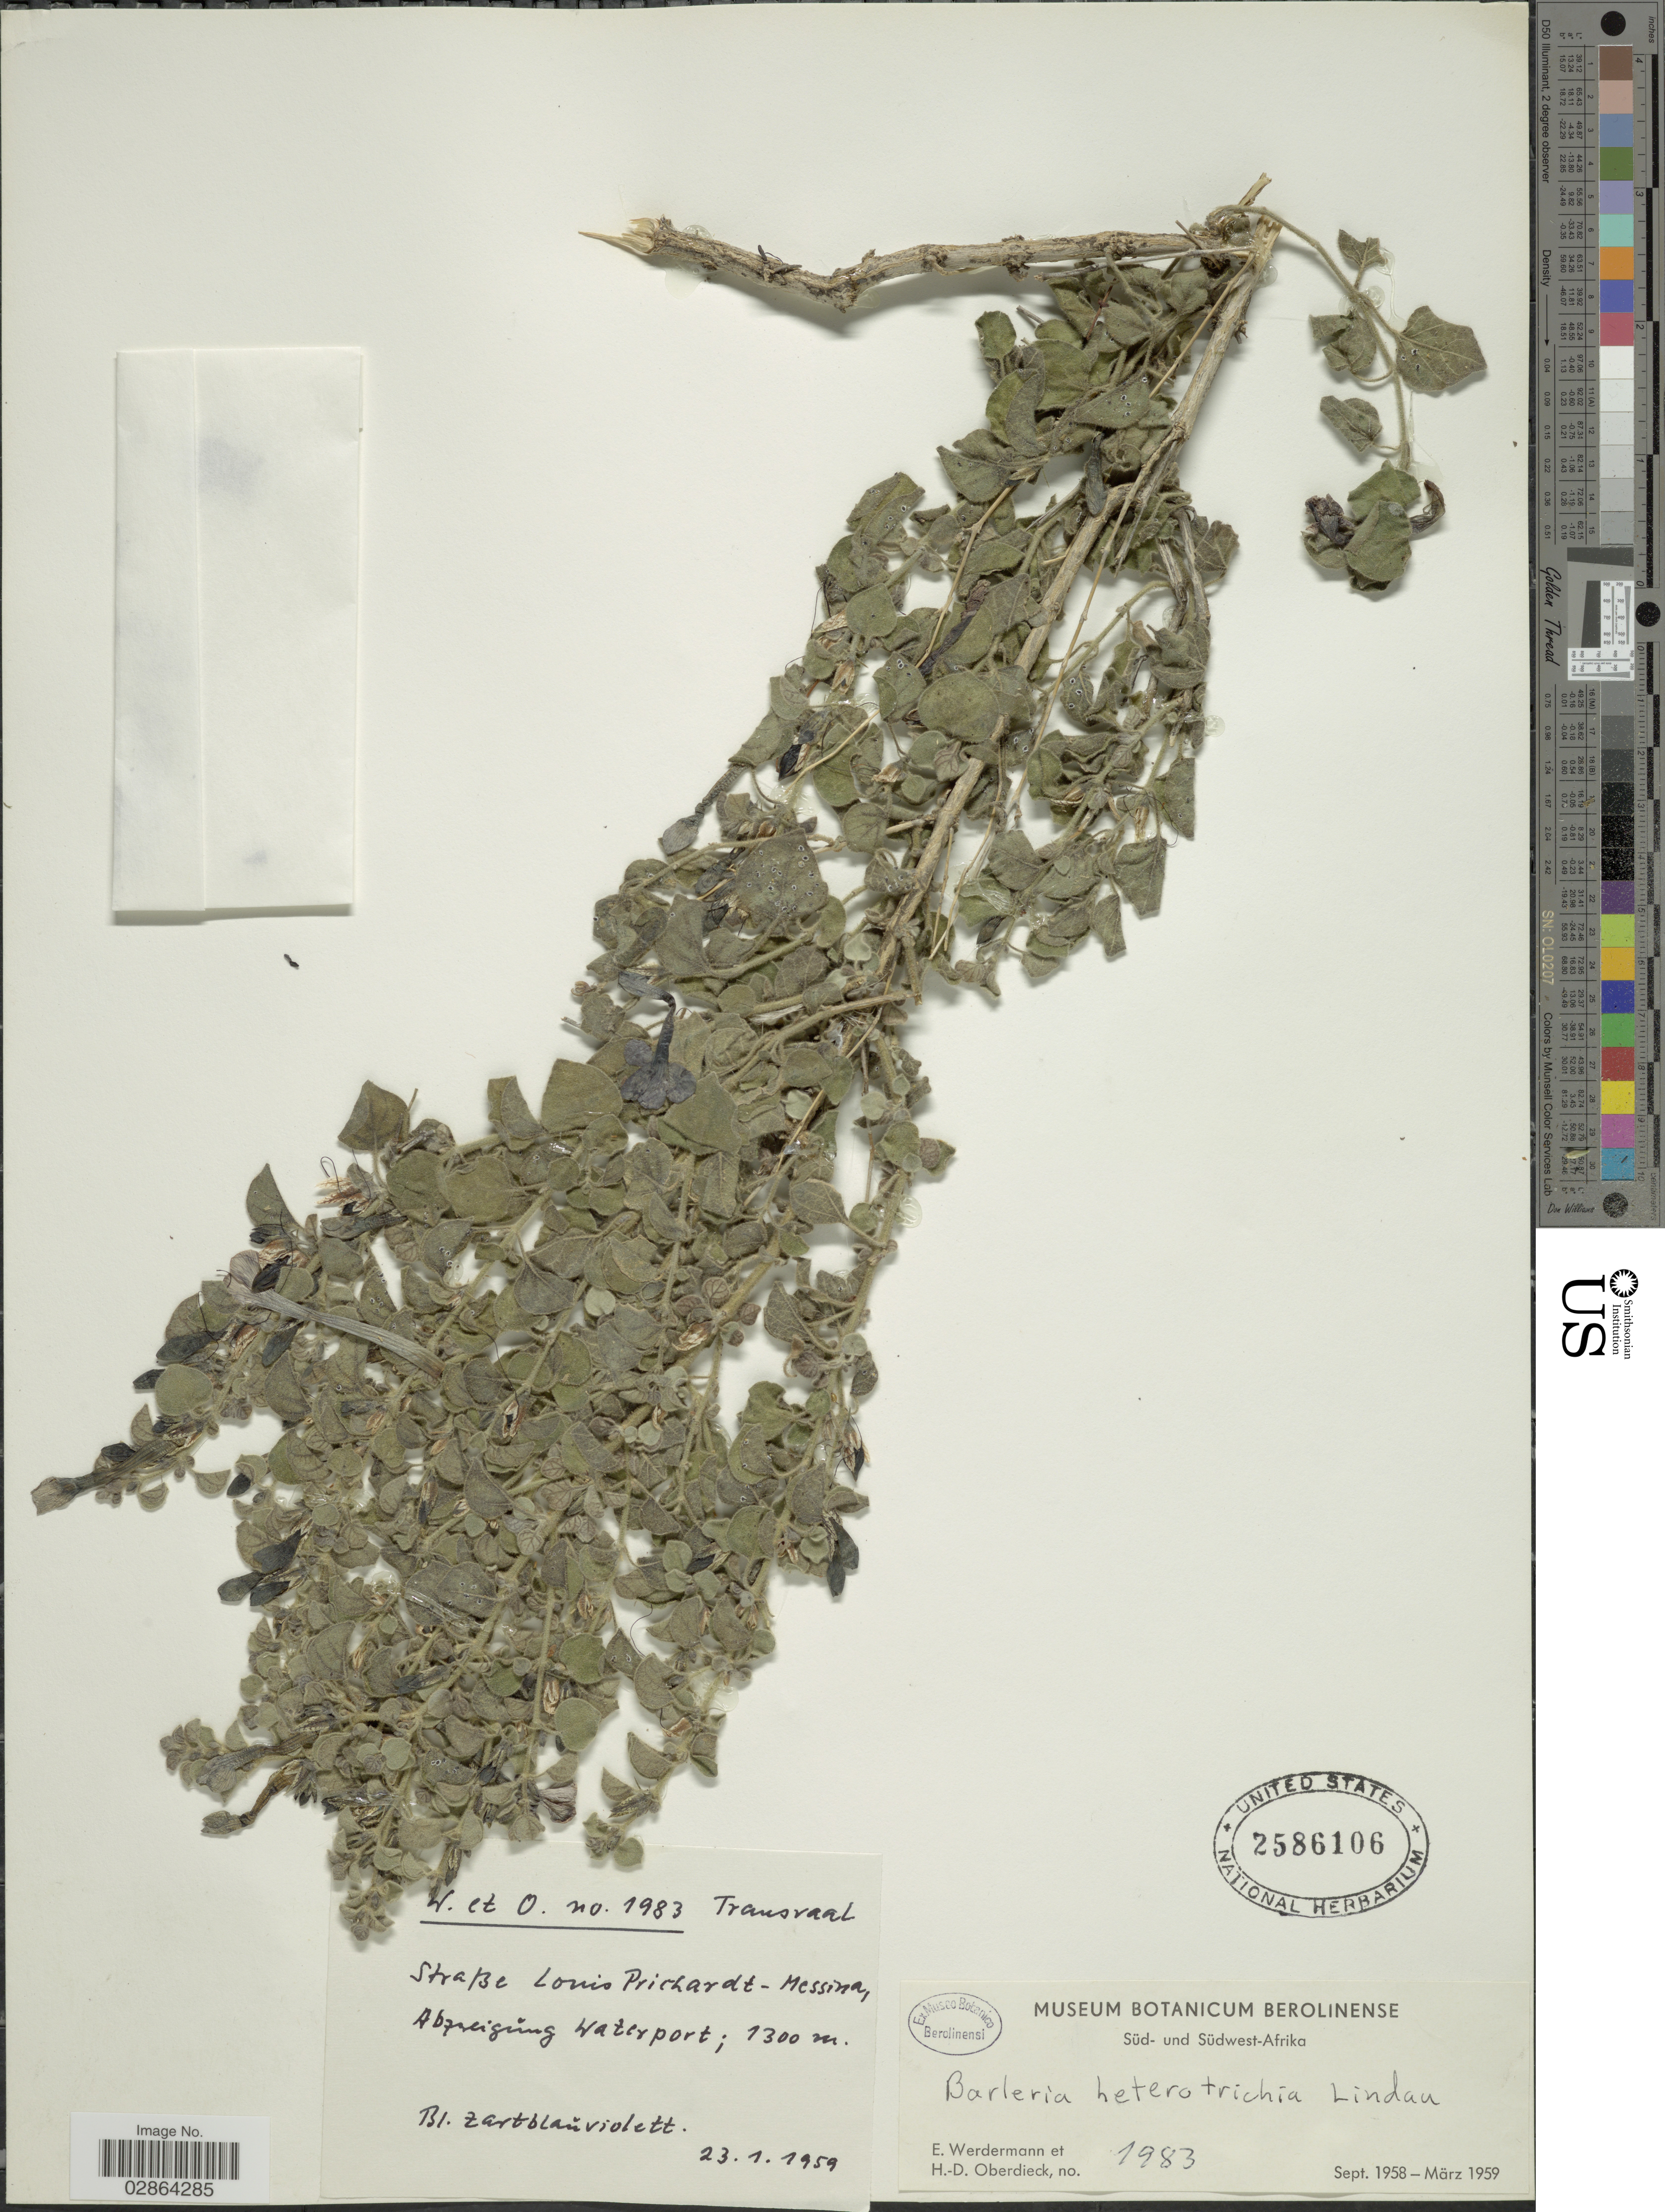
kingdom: Plantae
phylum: Tracheophyta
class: Magnoliopsida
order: Lamiales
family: Acanthaceae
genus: Barleria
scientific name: Barleria heterotricha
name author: Lindau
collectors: E. Werdermann & H. Oberdieck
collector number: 1983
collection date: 1959-01-23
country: South Africa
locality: Transvaal, Straße Louis Prichardt-Messina, Afzuiging Waterport.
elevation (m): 1300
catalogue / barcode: US 2586106